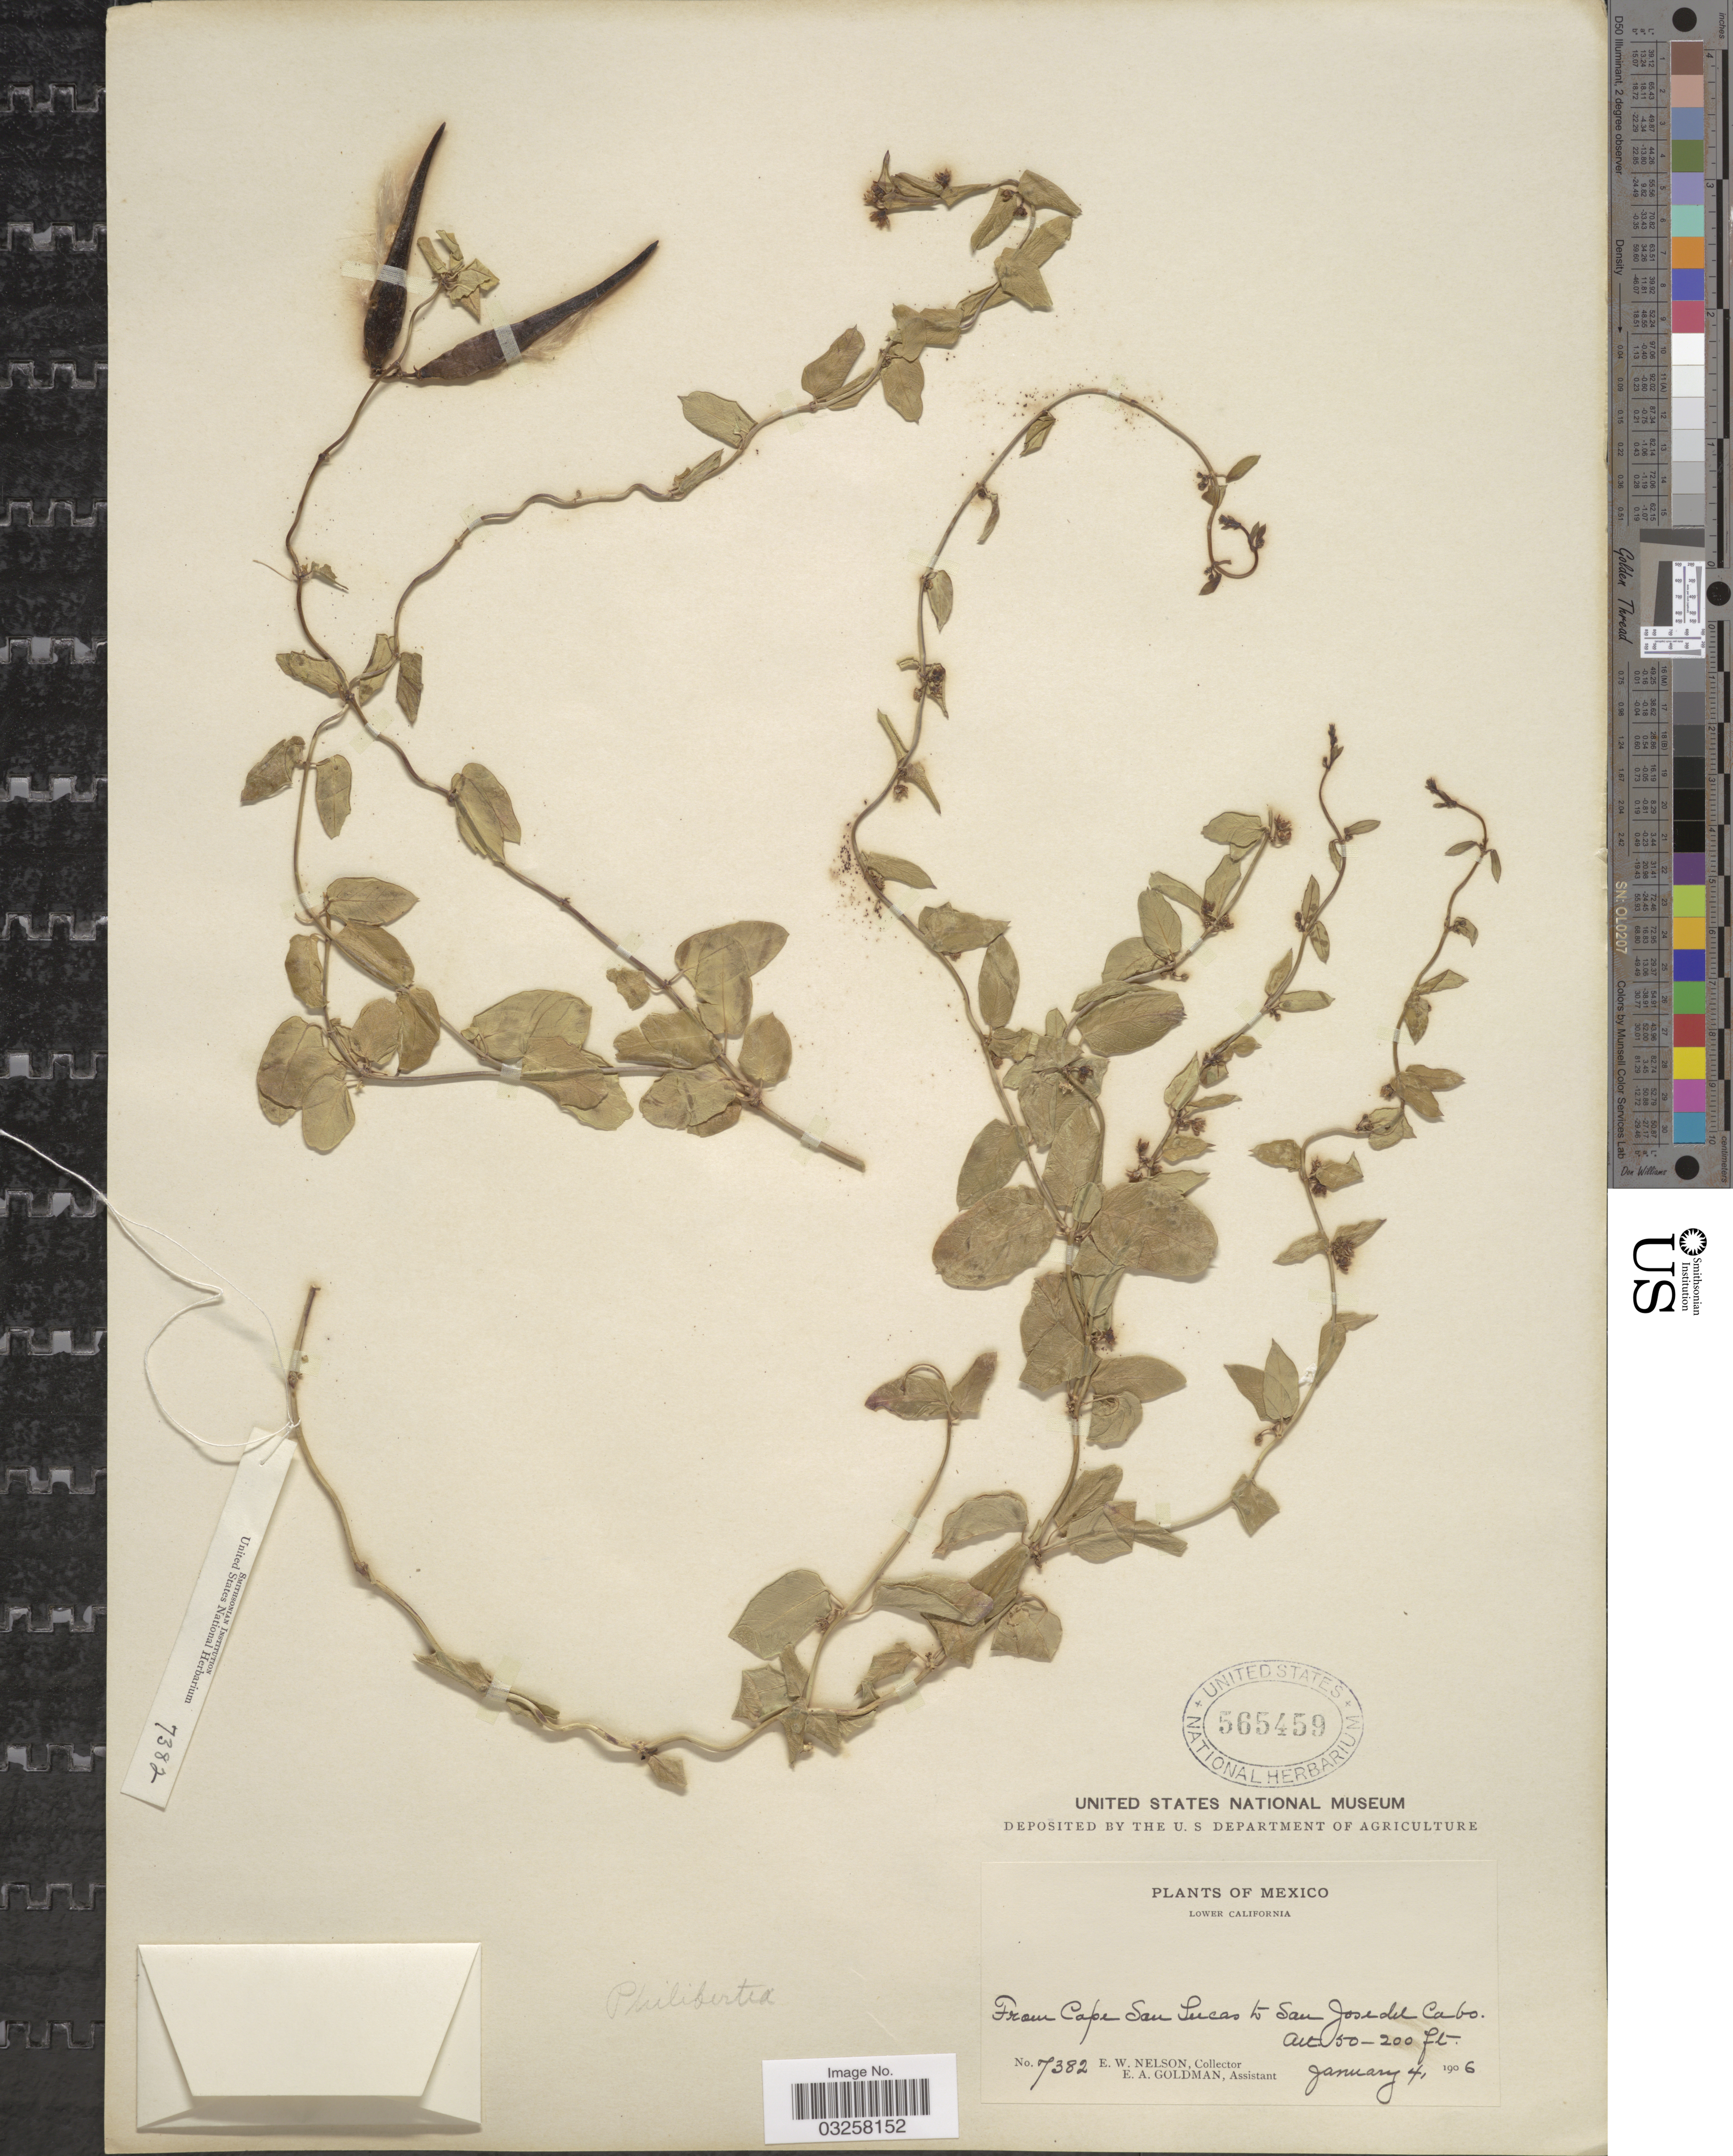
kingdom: Plantae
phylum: Tracheophyta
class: Magnoliopsida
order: Gentianales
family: Apocynaceae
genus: Metastelma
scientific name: Metastelma sp.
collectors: E. W. Nelson & E. A. Goldman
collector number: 7382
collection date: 1906-01-04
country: Mexico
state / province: Baja California Sur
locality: Lower California, From Cape San Lucas to San Jose del Cabo.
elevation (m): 15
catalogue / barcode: US 565459